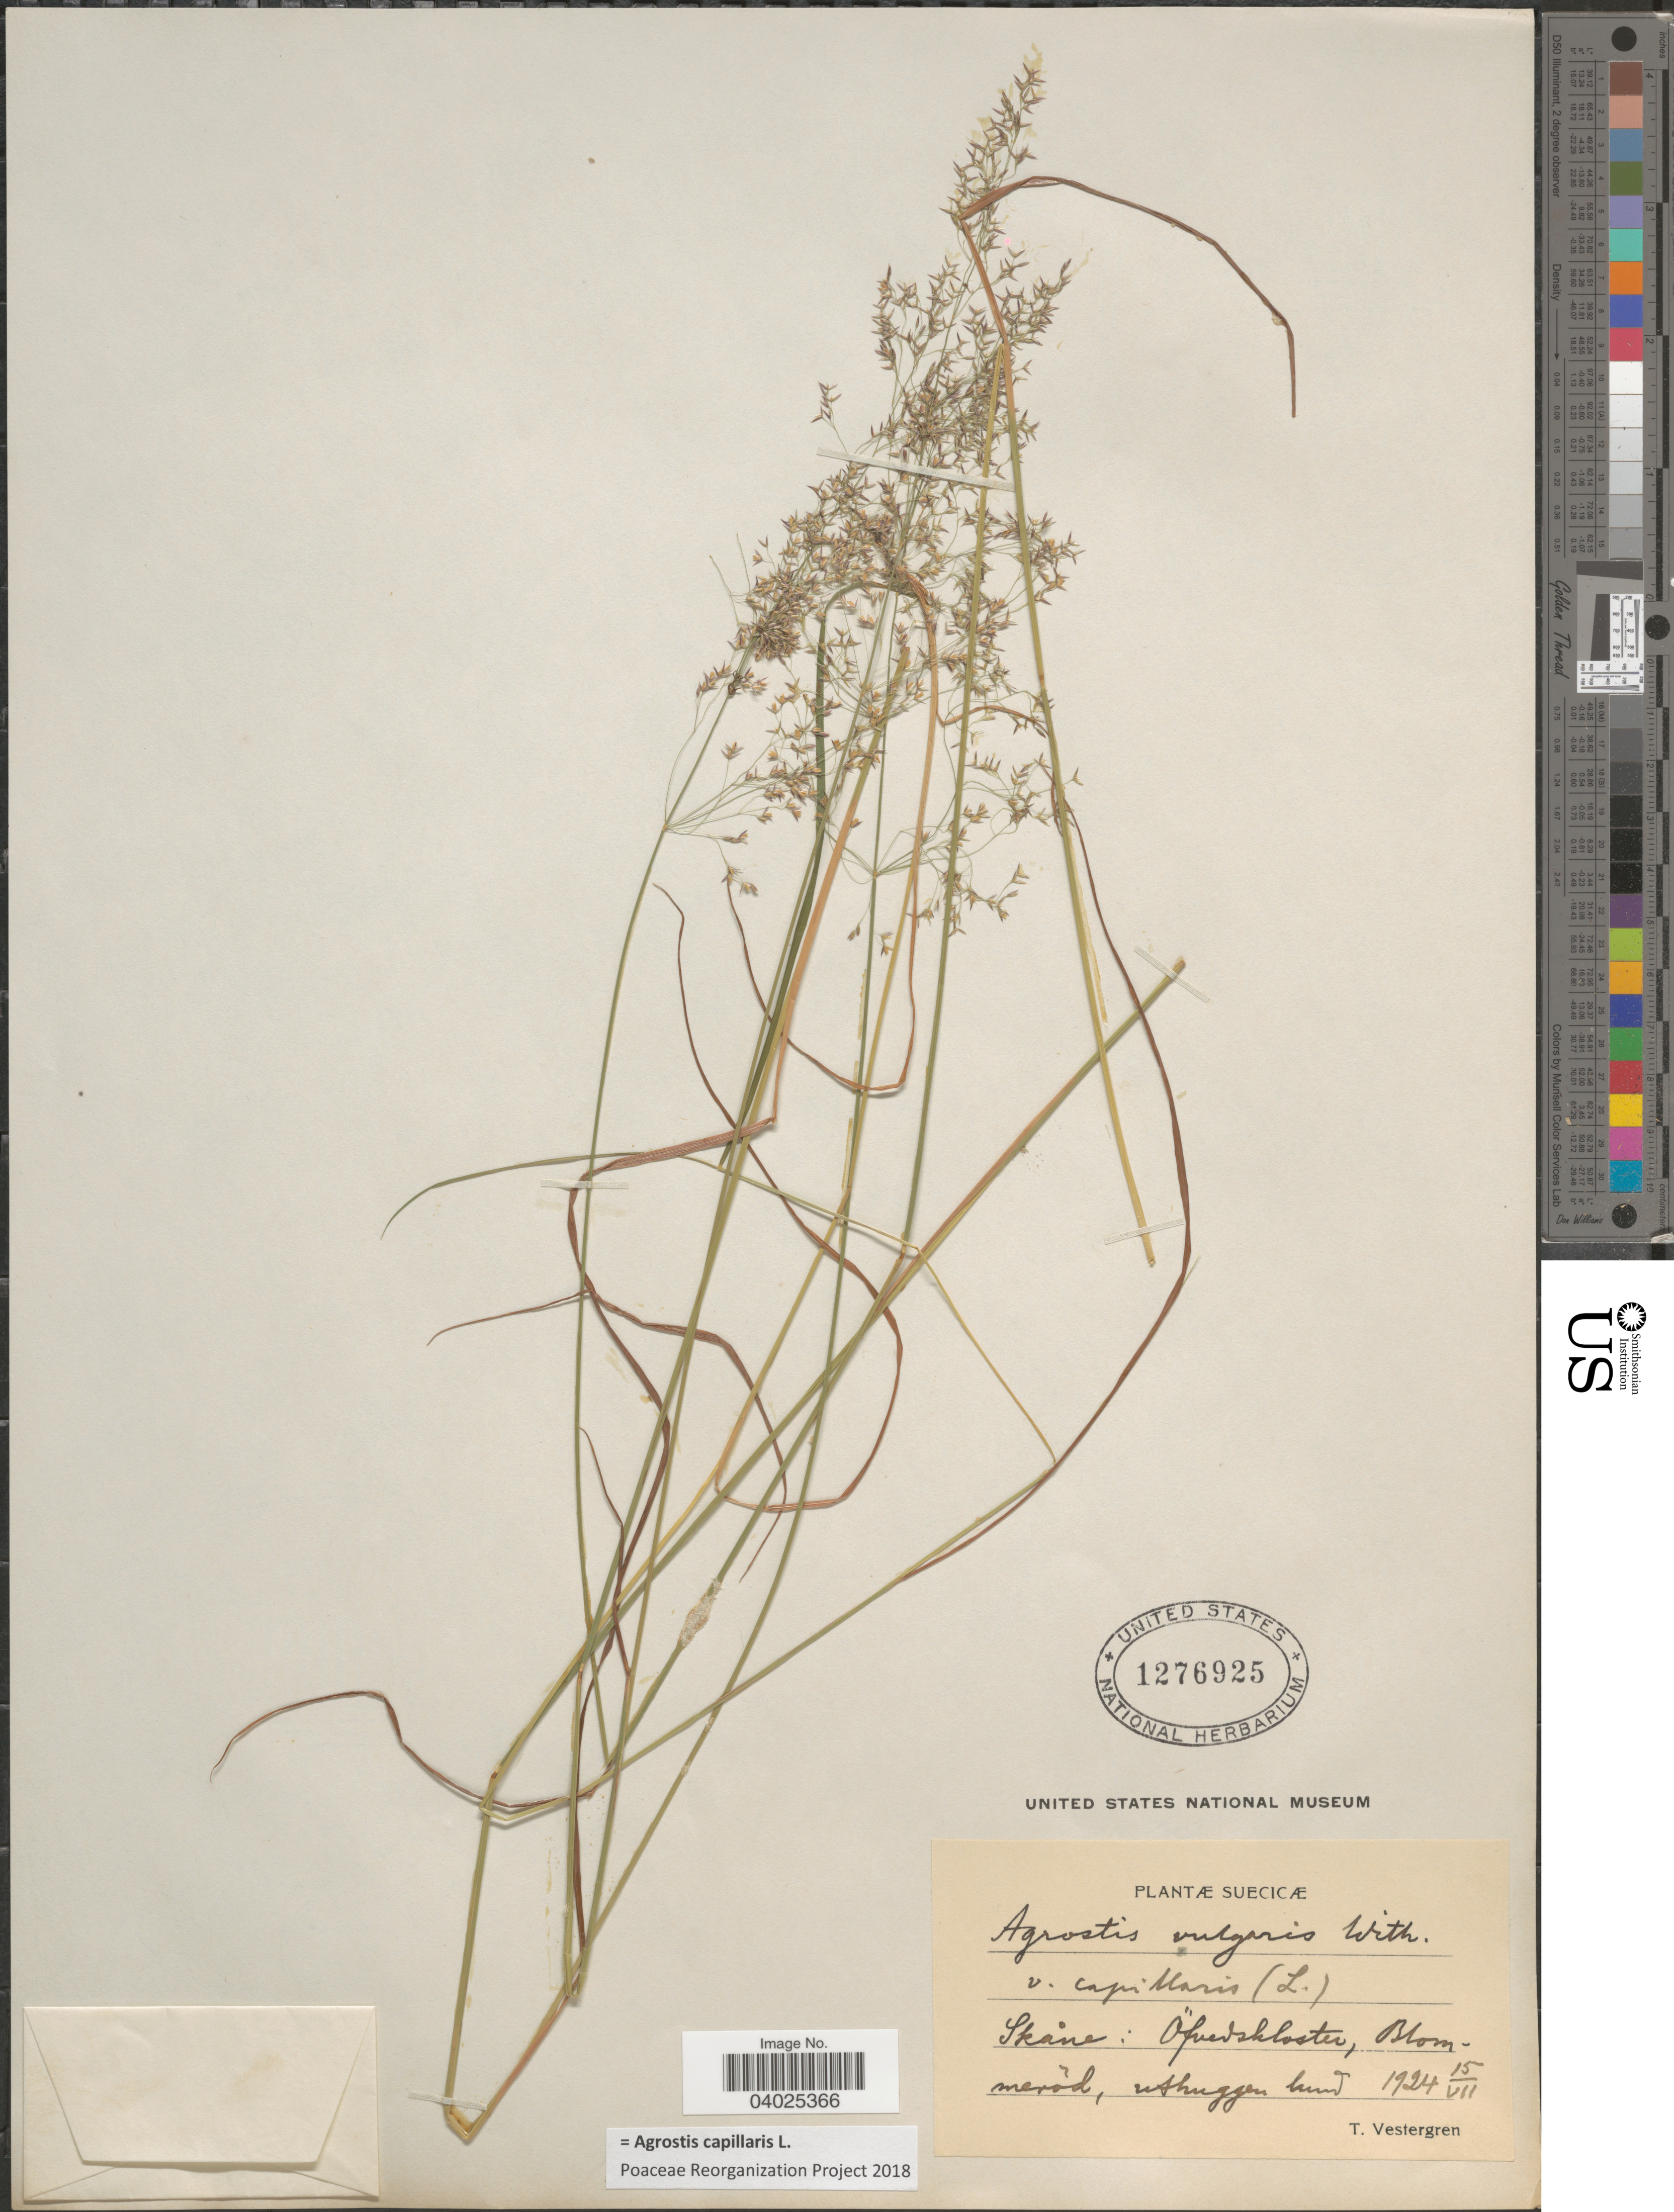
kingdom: Plantae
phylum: Tracheophyta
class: Liliopsida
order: Poales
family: Poaceae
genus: Agrostis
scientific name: Agrostis capillaris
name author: L.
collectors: T. Vestergren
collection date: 1924-07-15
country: Sweden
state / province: Skåne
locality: Öfvedshloster, Blommerõd.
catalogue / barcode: US 1276925